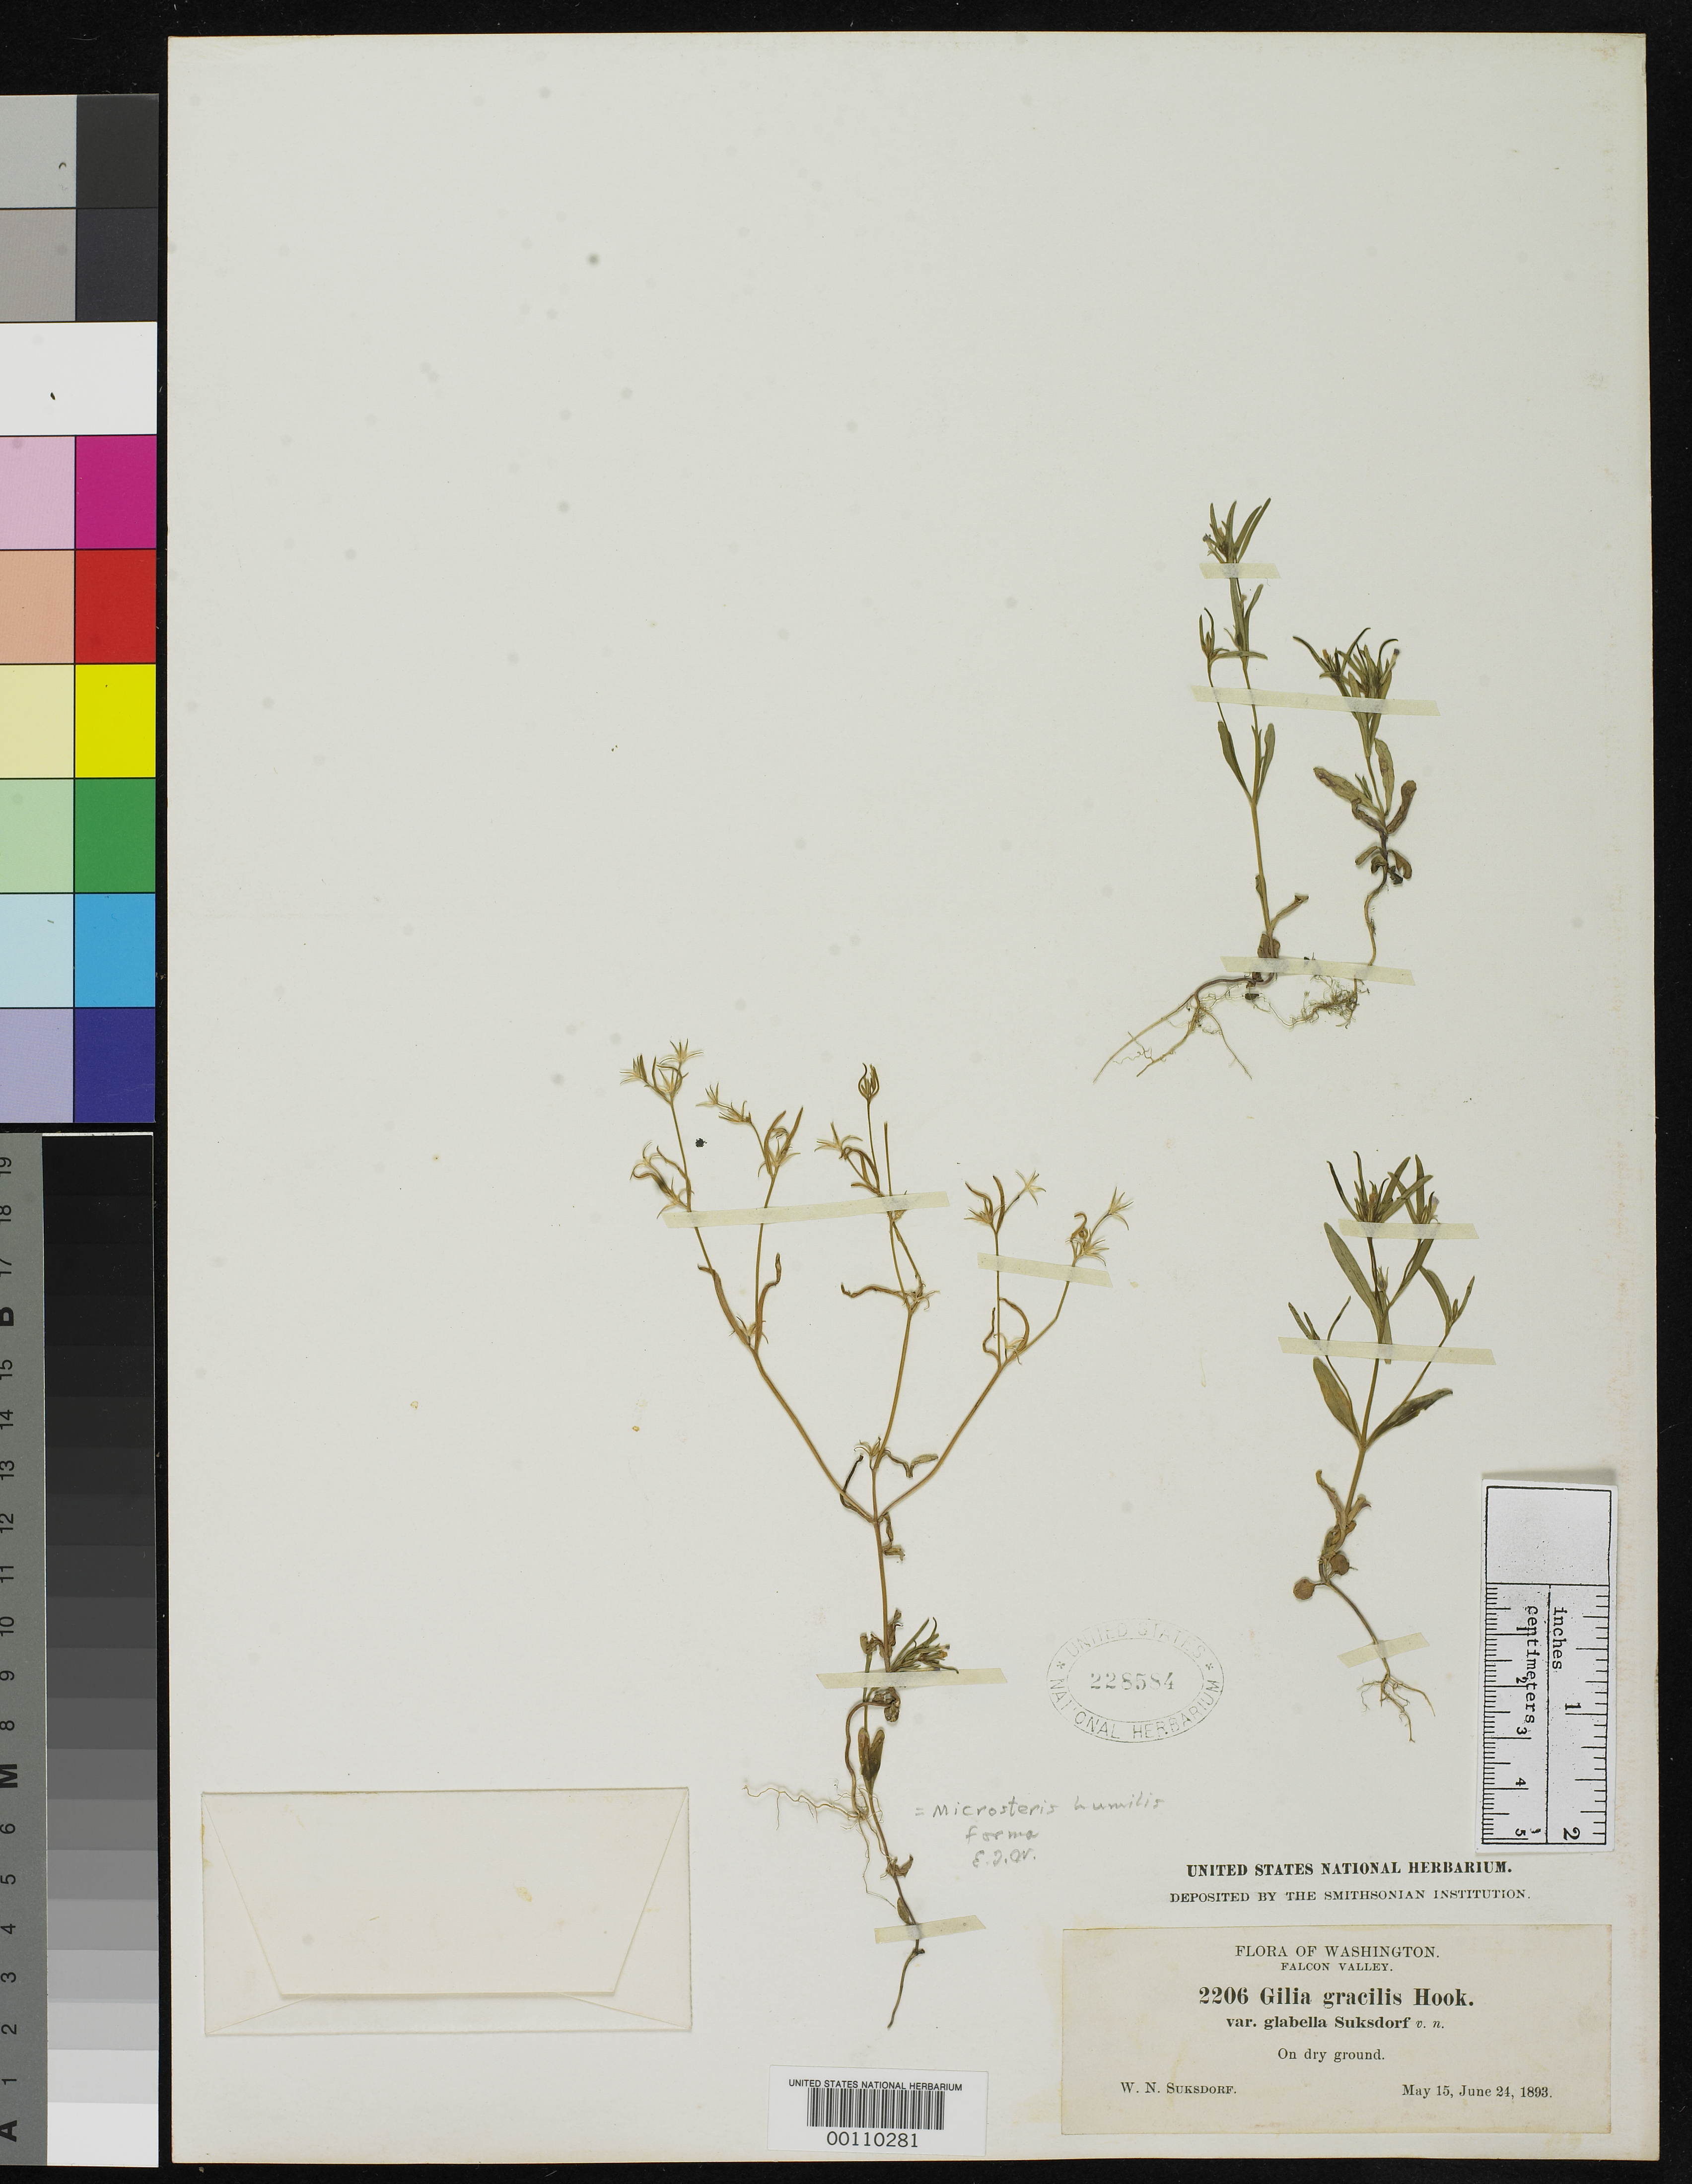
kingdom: Plantae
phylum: Tracheophyta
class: Magnoliopsida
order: Ericales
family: Polemoniaceae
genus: Microsteris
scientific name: Microsteris glabella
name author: Greene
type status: Isotype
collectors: W. N. Suksdorf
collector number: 2206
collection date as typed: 15 May 1893 to 24 Jun 1893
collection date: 1893-05-15/1893-06-24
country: United States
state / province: Washington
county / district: Klickitat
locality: Falcon Valley.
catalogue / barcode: US 228584